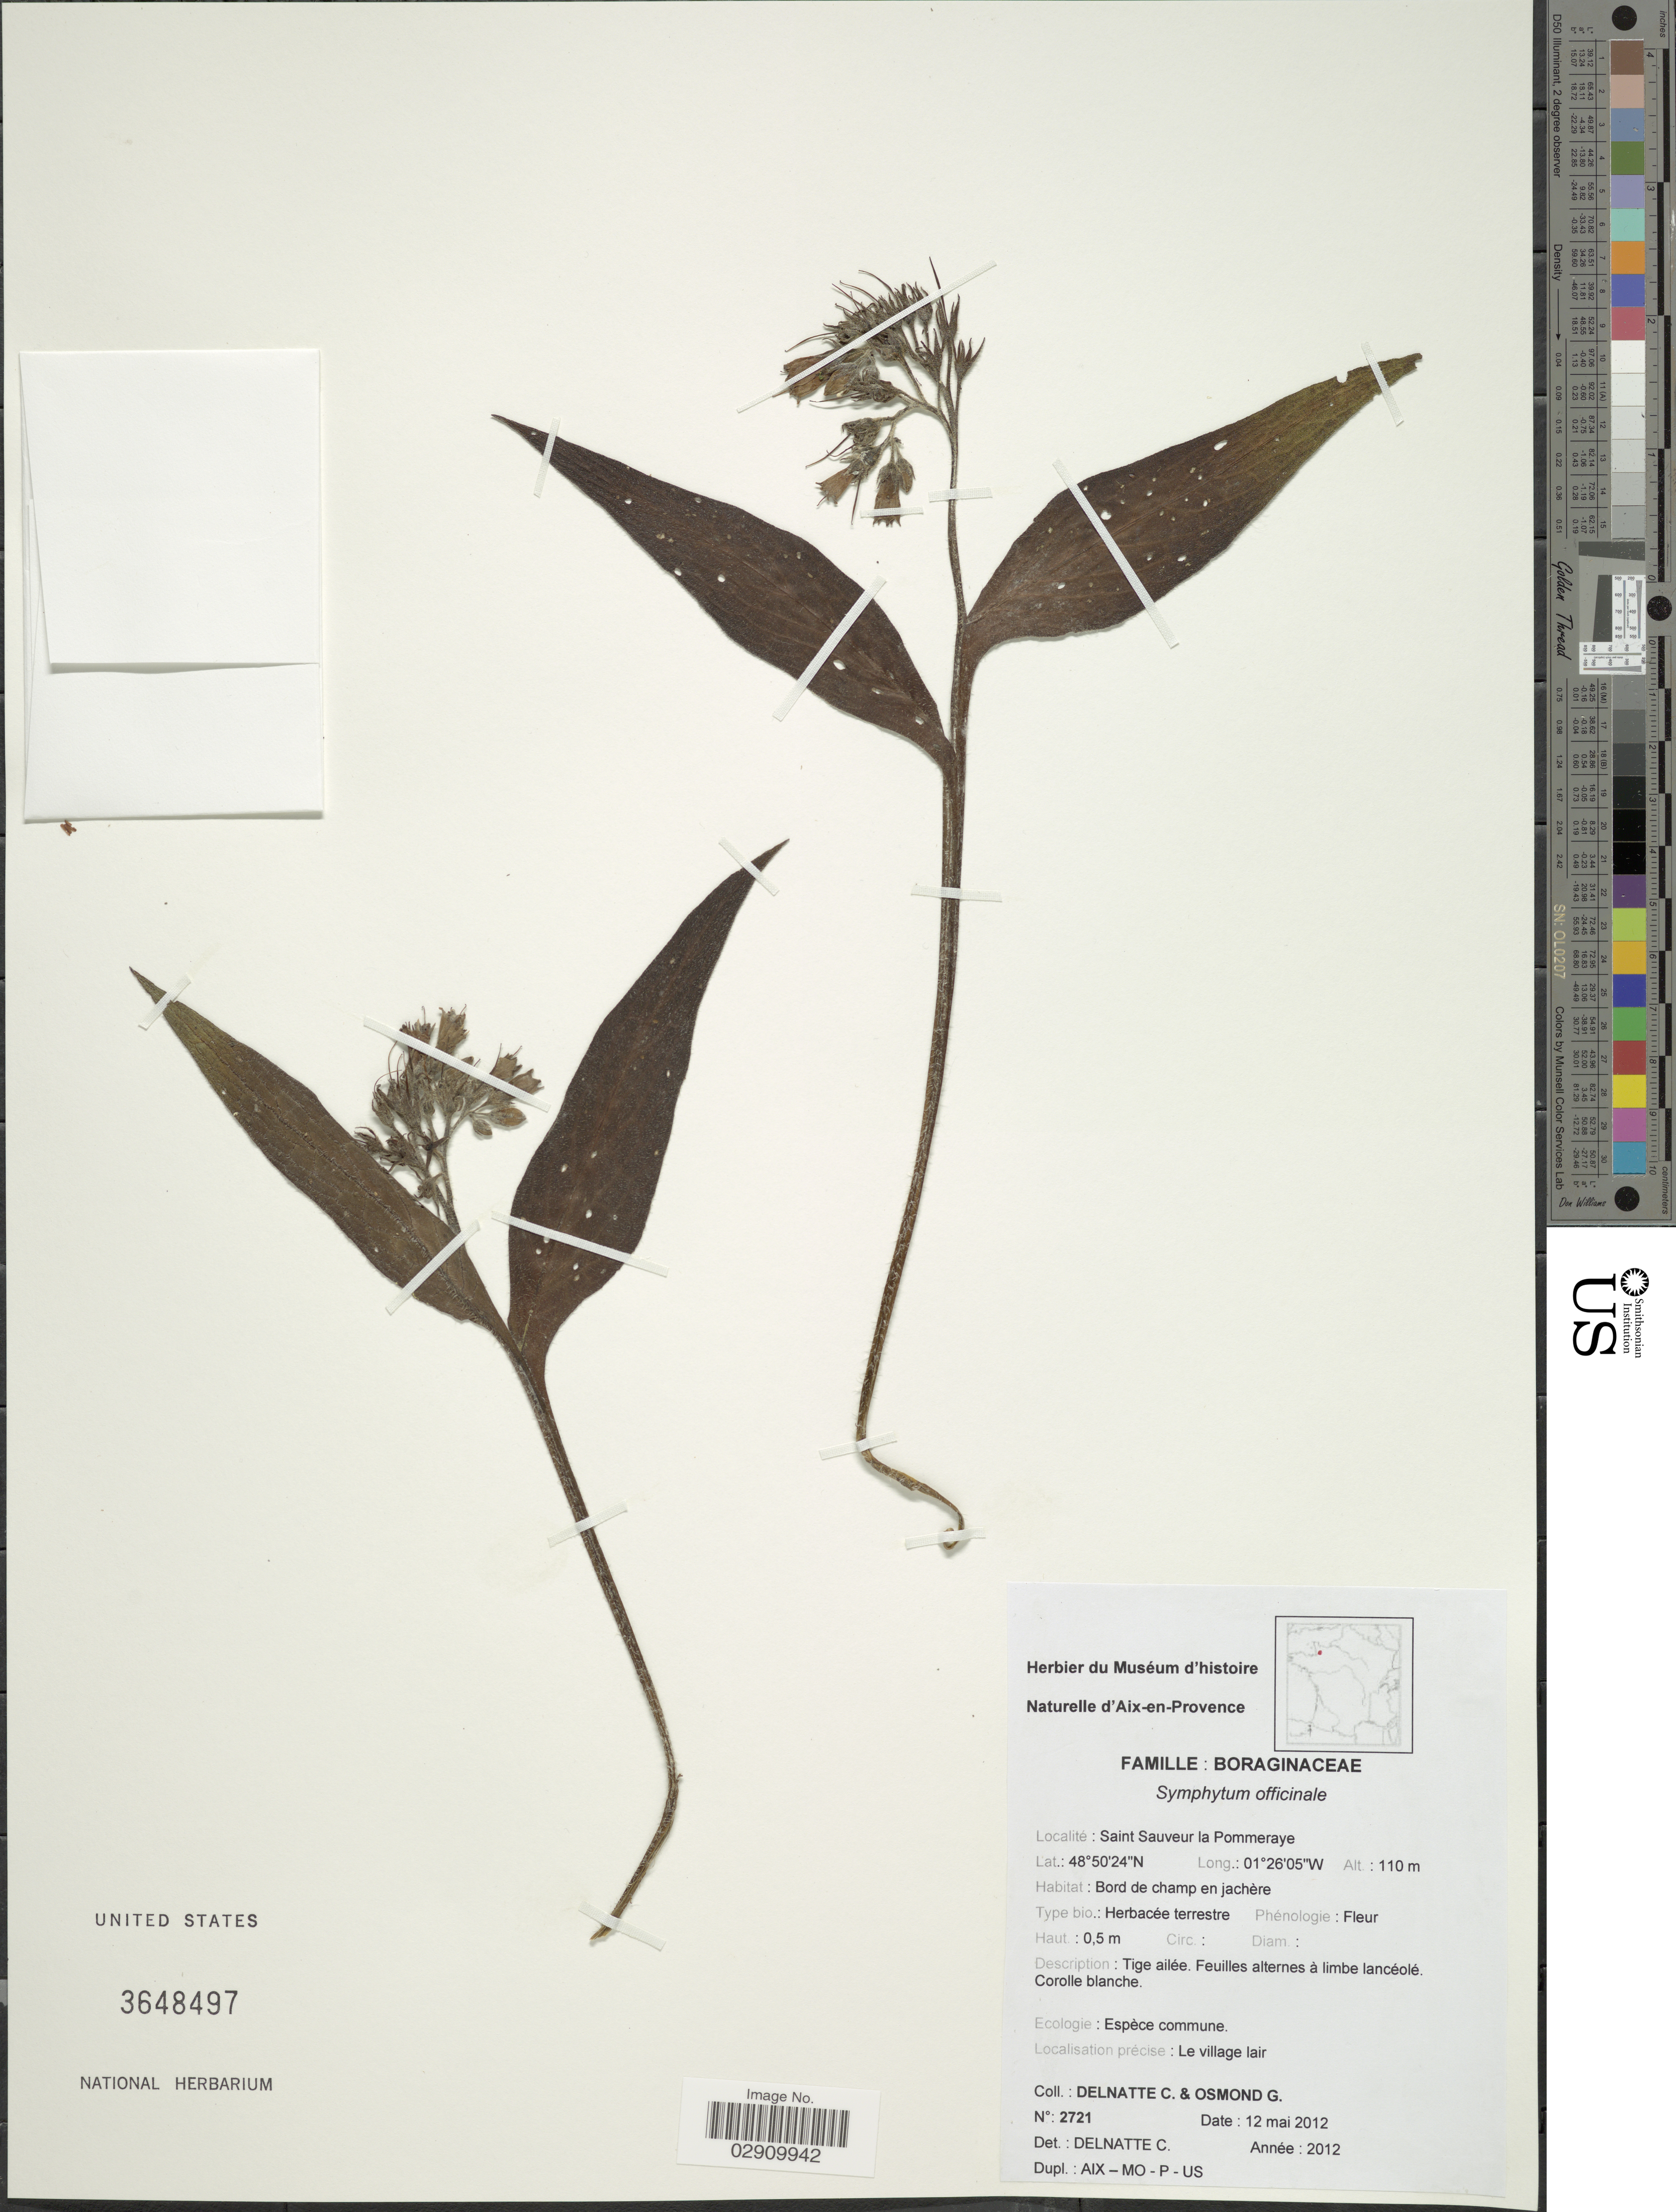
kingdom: Plantae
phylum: Tracheophyta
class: Magnoliopsida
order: Boraginales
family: Boraginaceae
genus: Symphytum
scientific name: Symphytum officinale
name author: L.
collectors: C. Delnatte & G. Osmond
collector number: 2721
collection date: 2012-05-12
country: France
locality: Saint Sauveur la Pommeraye, Bord de champ en jachère.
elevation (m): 110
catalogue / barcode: US 3648497